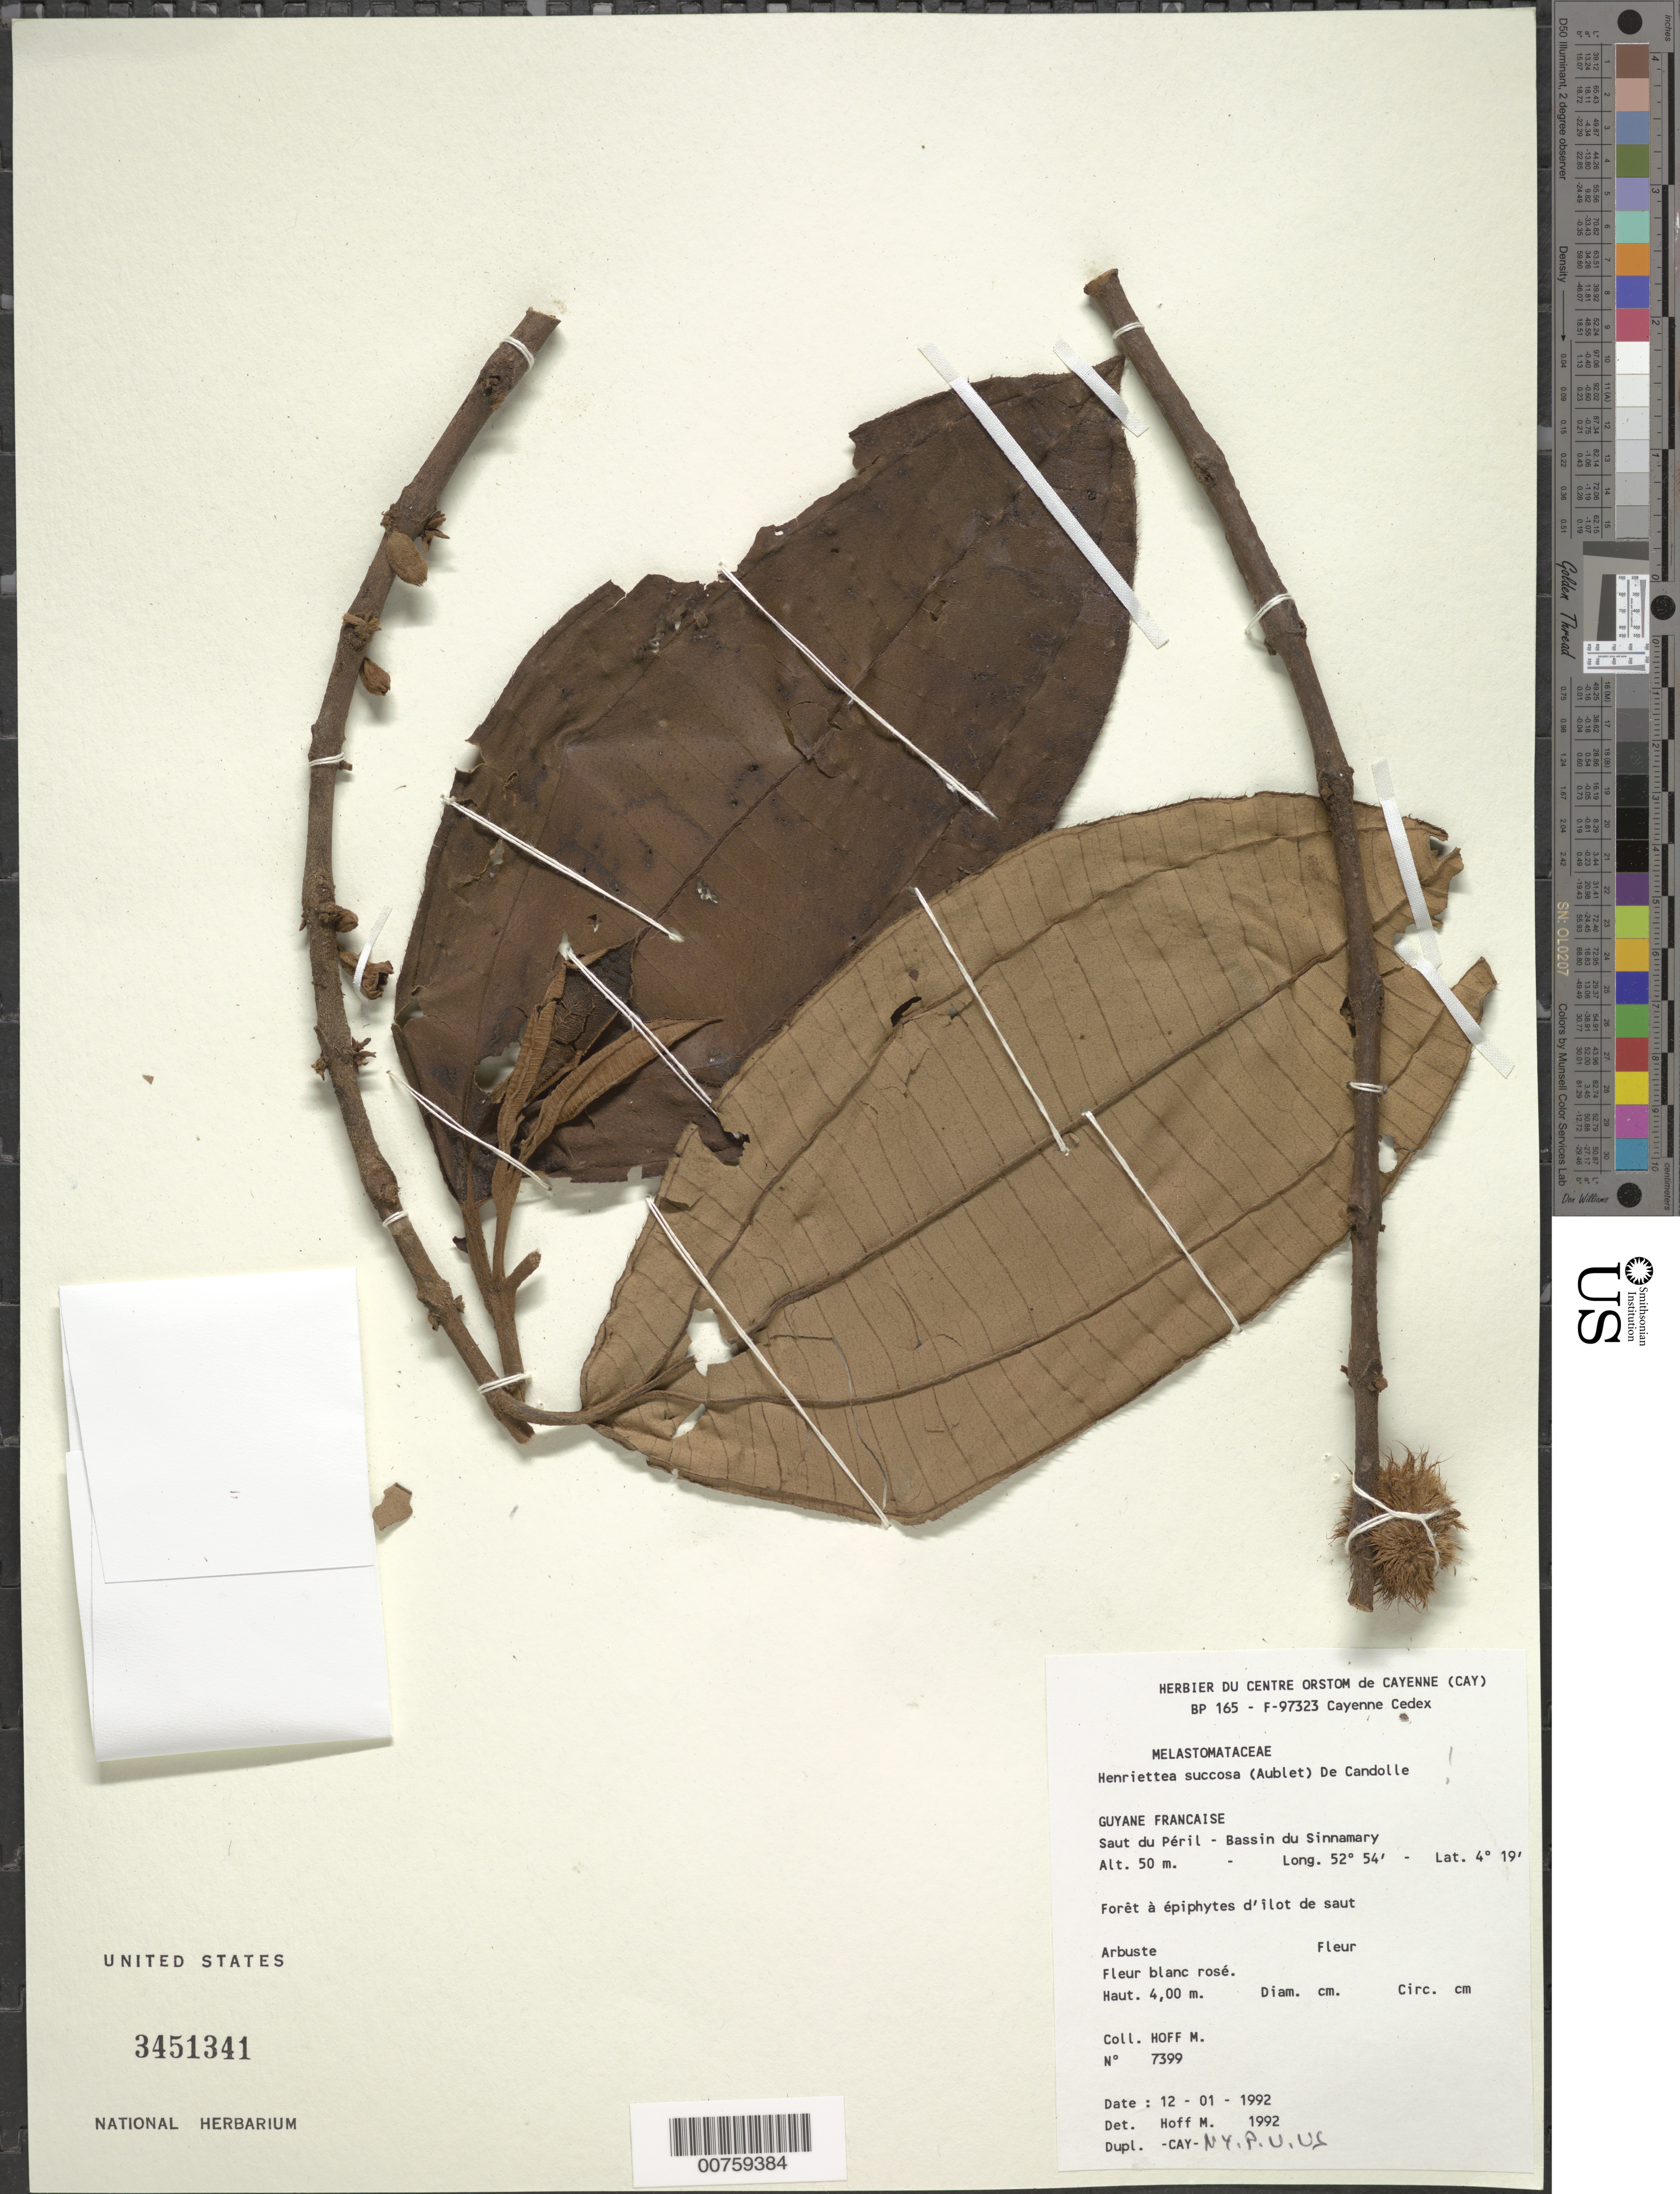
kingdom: Plantae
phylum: Tracheophyta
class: Magnoliopsida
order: Myrtales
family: Melastomataceae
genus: Henriettea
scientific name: Henriettea succosa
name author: (Aubl.) DC.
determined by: Michelangeli, F. A.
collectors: M. Hoff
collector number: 7399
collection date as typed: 12-Jan-92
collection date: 1992-01-12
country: French Guiana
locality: Saut du Péril, Bassin du Sinnamary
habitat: Forêt à èpiphytes d'ilot de saut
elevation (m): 50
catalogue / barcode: US 3451341